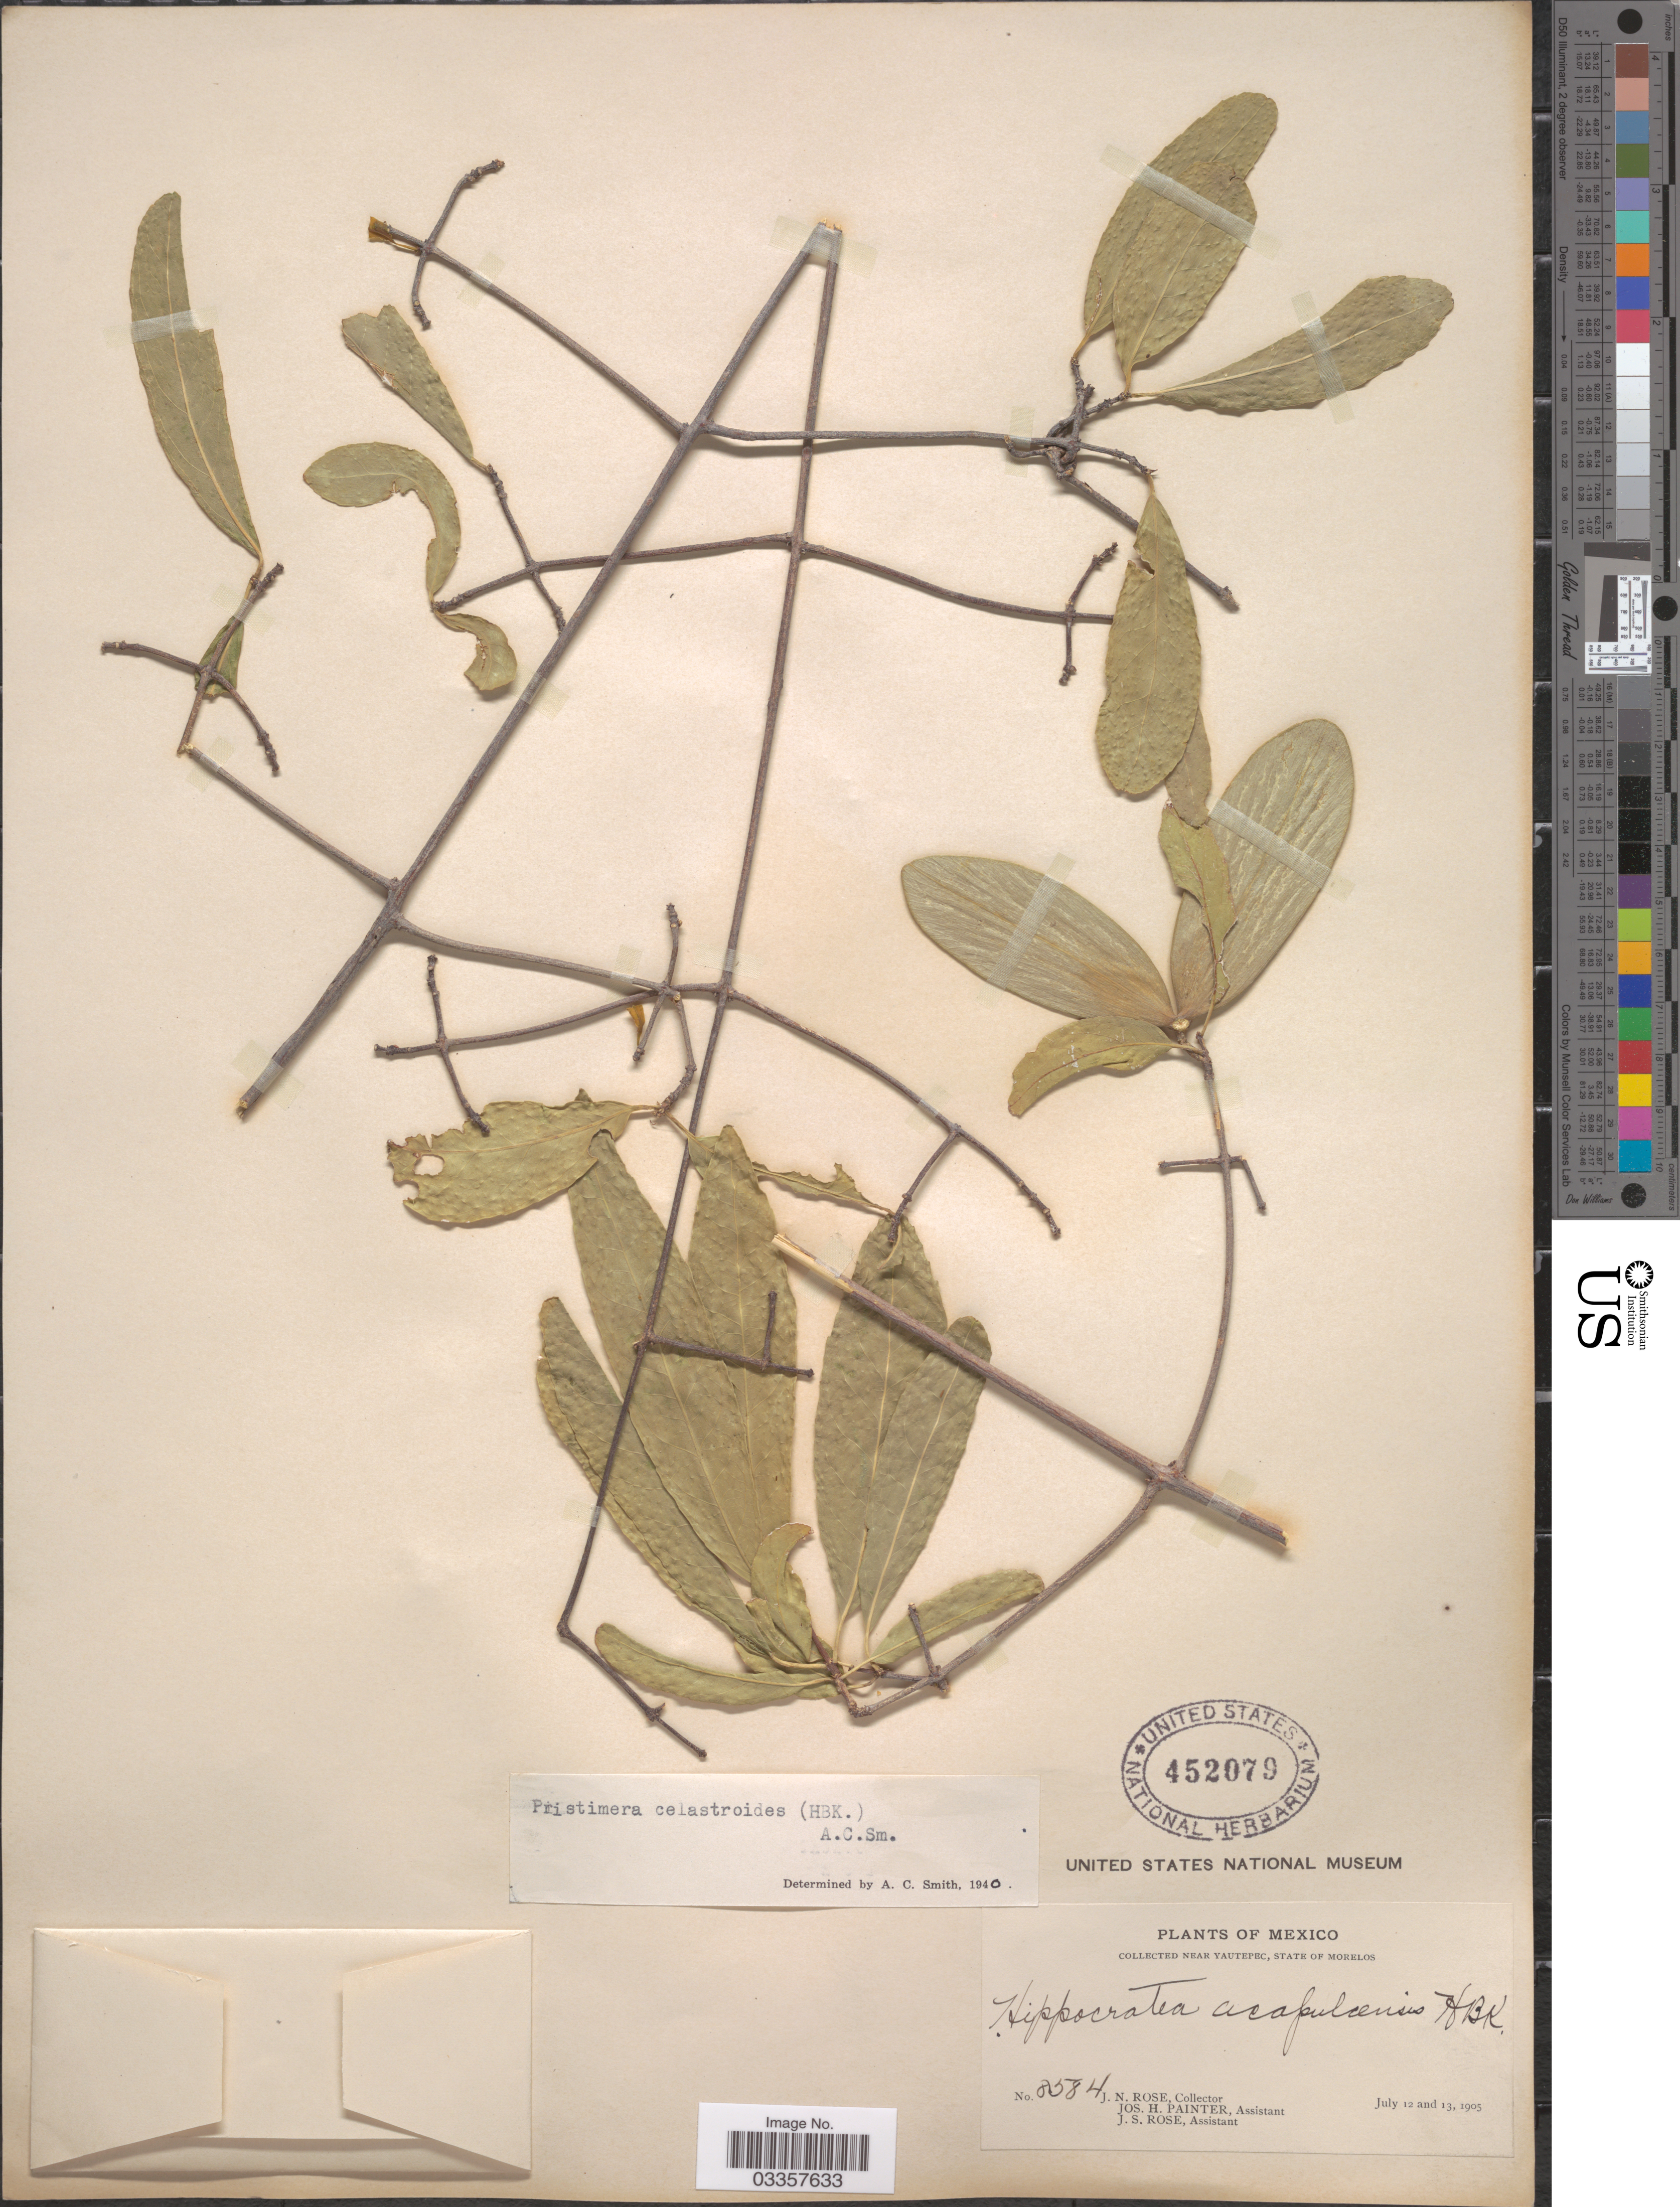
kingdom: Plantae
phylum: Tracheophyta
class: Magnoliopsida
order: Celastrales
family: Celastraceae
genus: Pristimera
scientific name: Pristimera celastroides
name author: (Kunth) A.C. Sm.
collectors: J. N. Rose, J. H. Painter & J. S. Rose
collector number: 8584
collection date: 1905-07-12/1905-07-13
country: Mexico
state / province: Morelos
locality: Near Yautepec.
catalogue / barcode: US 452079